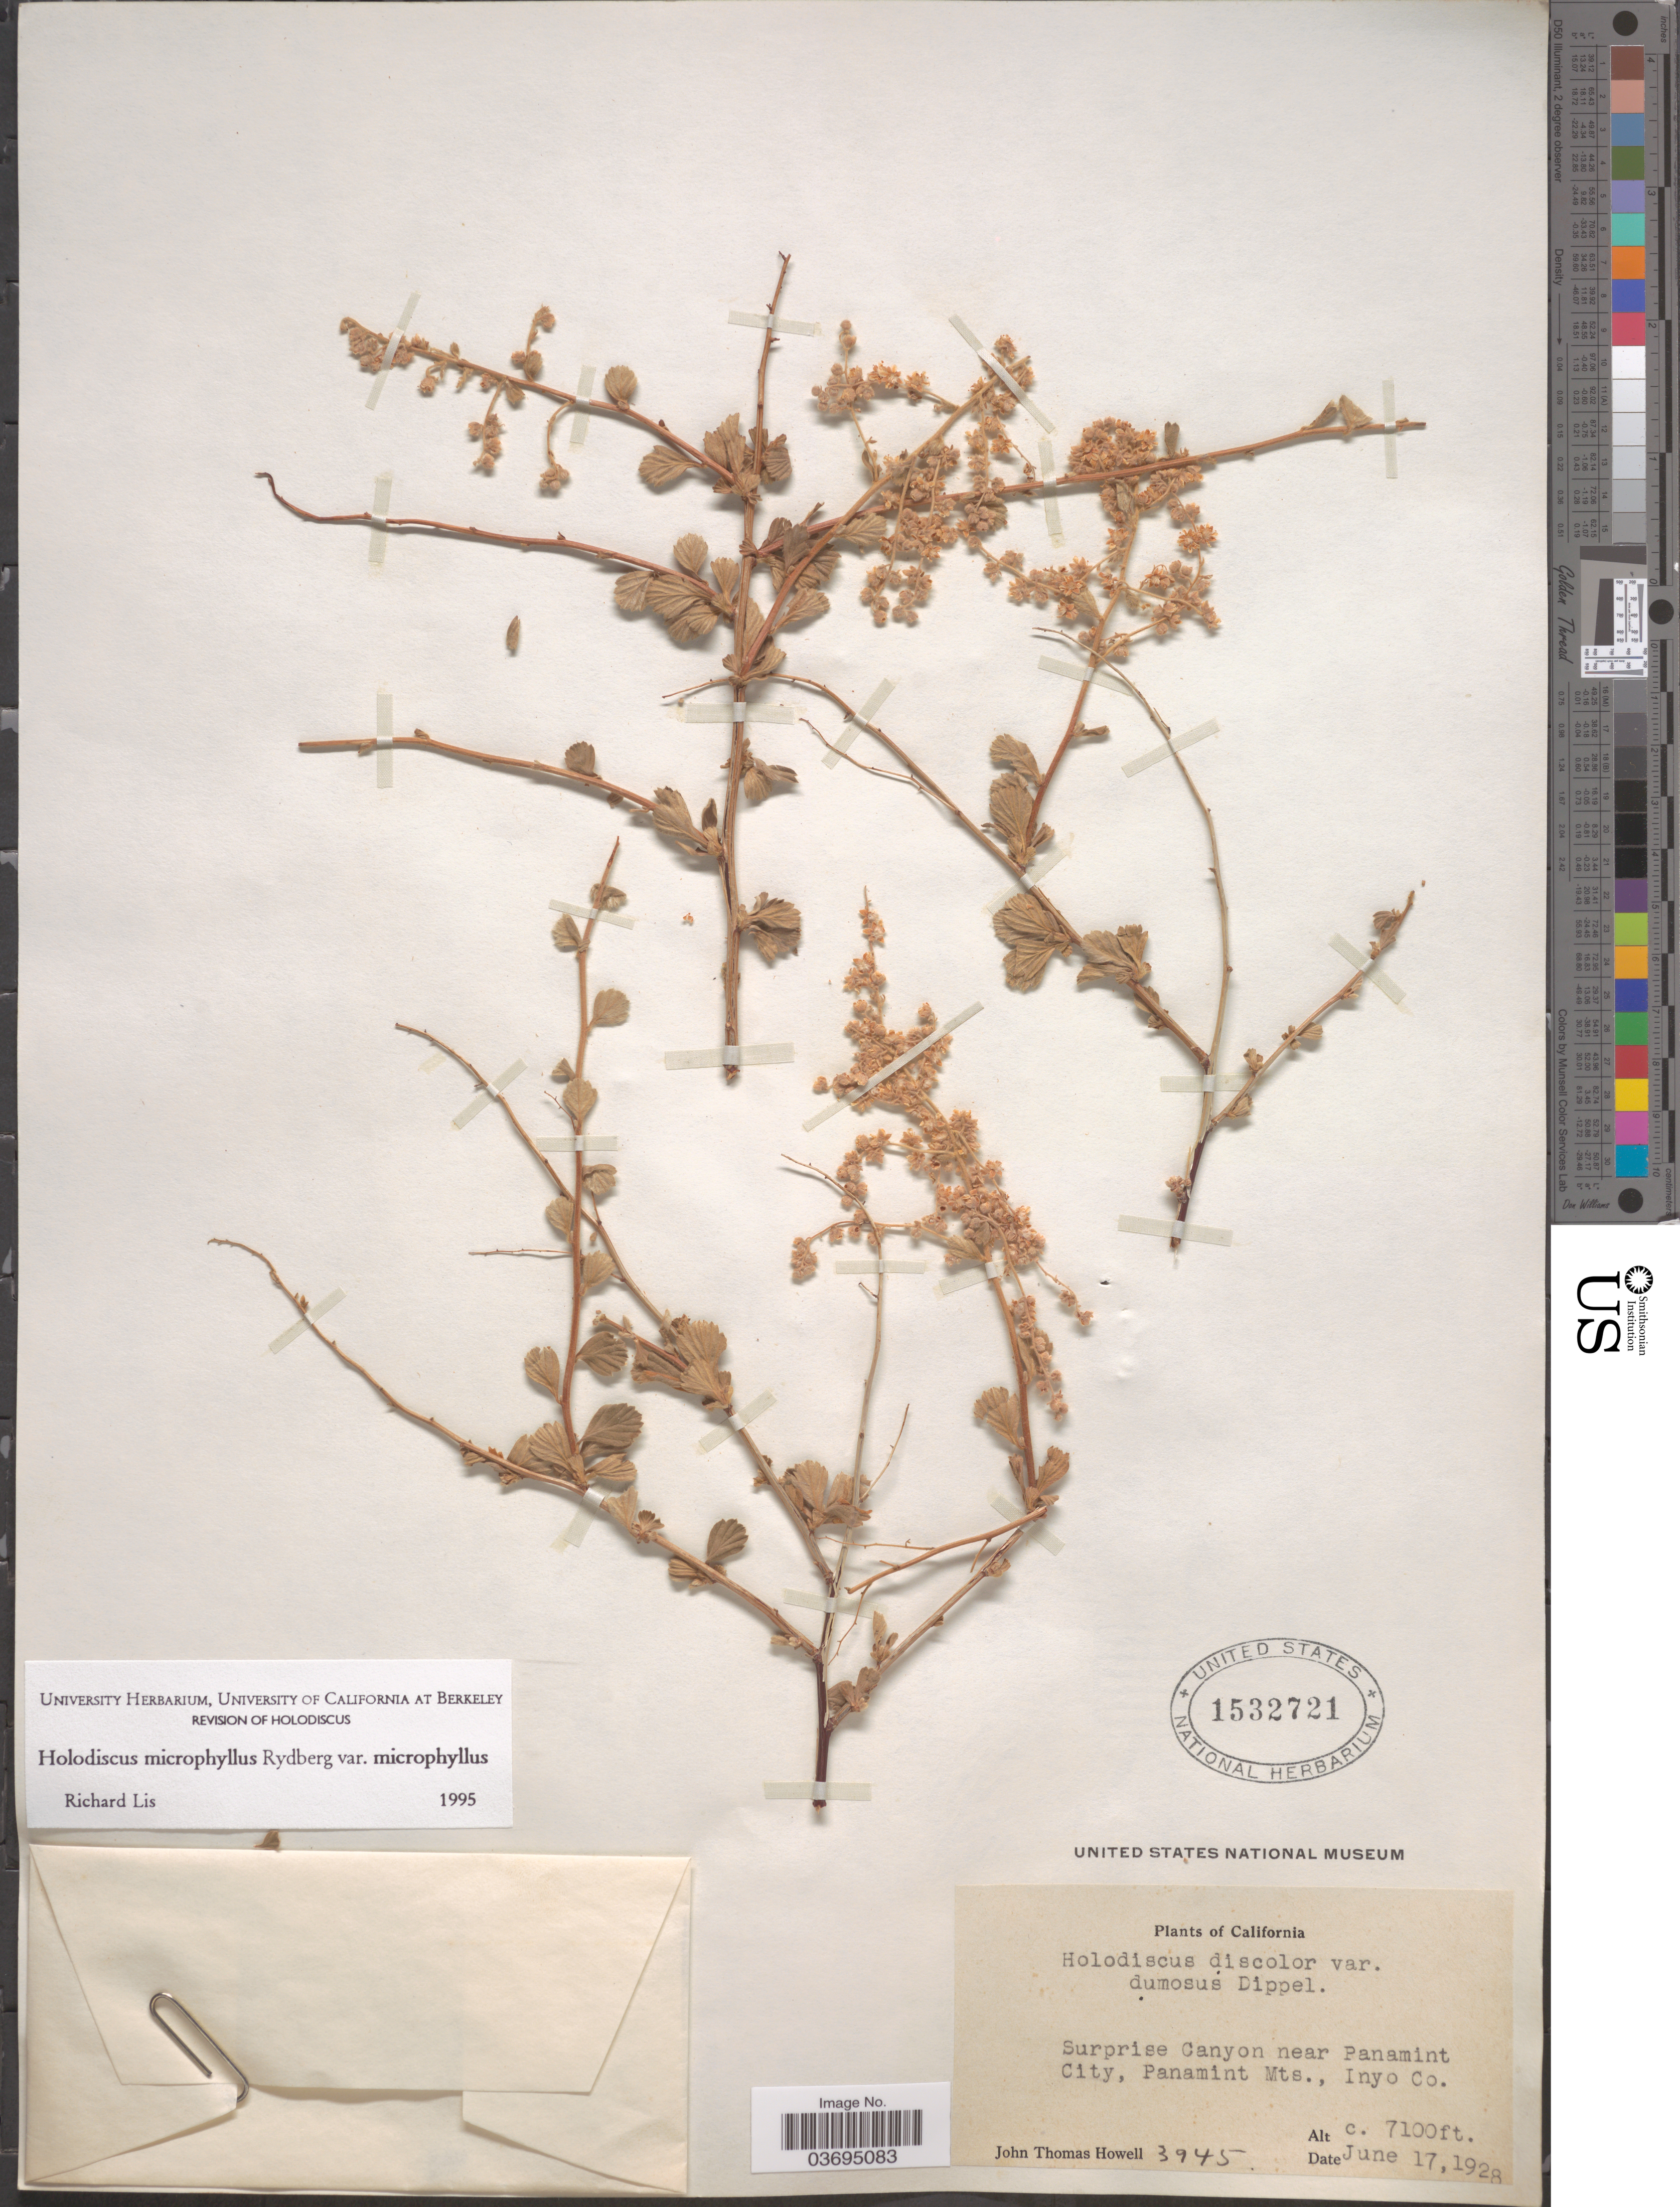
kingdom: Plantae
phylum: Tracheophyta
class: Magnoliopsida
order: Rosales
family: Rosaceae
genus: Holodiscus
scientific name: Holodiscus discolor var. microphyllus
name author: (Rydb.) Jeps.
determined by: Strong, Mark T., (BOT), Smithsonian Institution - National Museum of Natural History (UNITED STATES)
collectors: J. T. Howell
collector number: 3945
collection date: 1928-06-17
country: United States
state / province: California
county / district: Inyo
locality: Surprise Canyon near Panamint City, Panamint Mts., Inyo Co.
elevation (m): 2164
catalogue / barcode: US 1532721